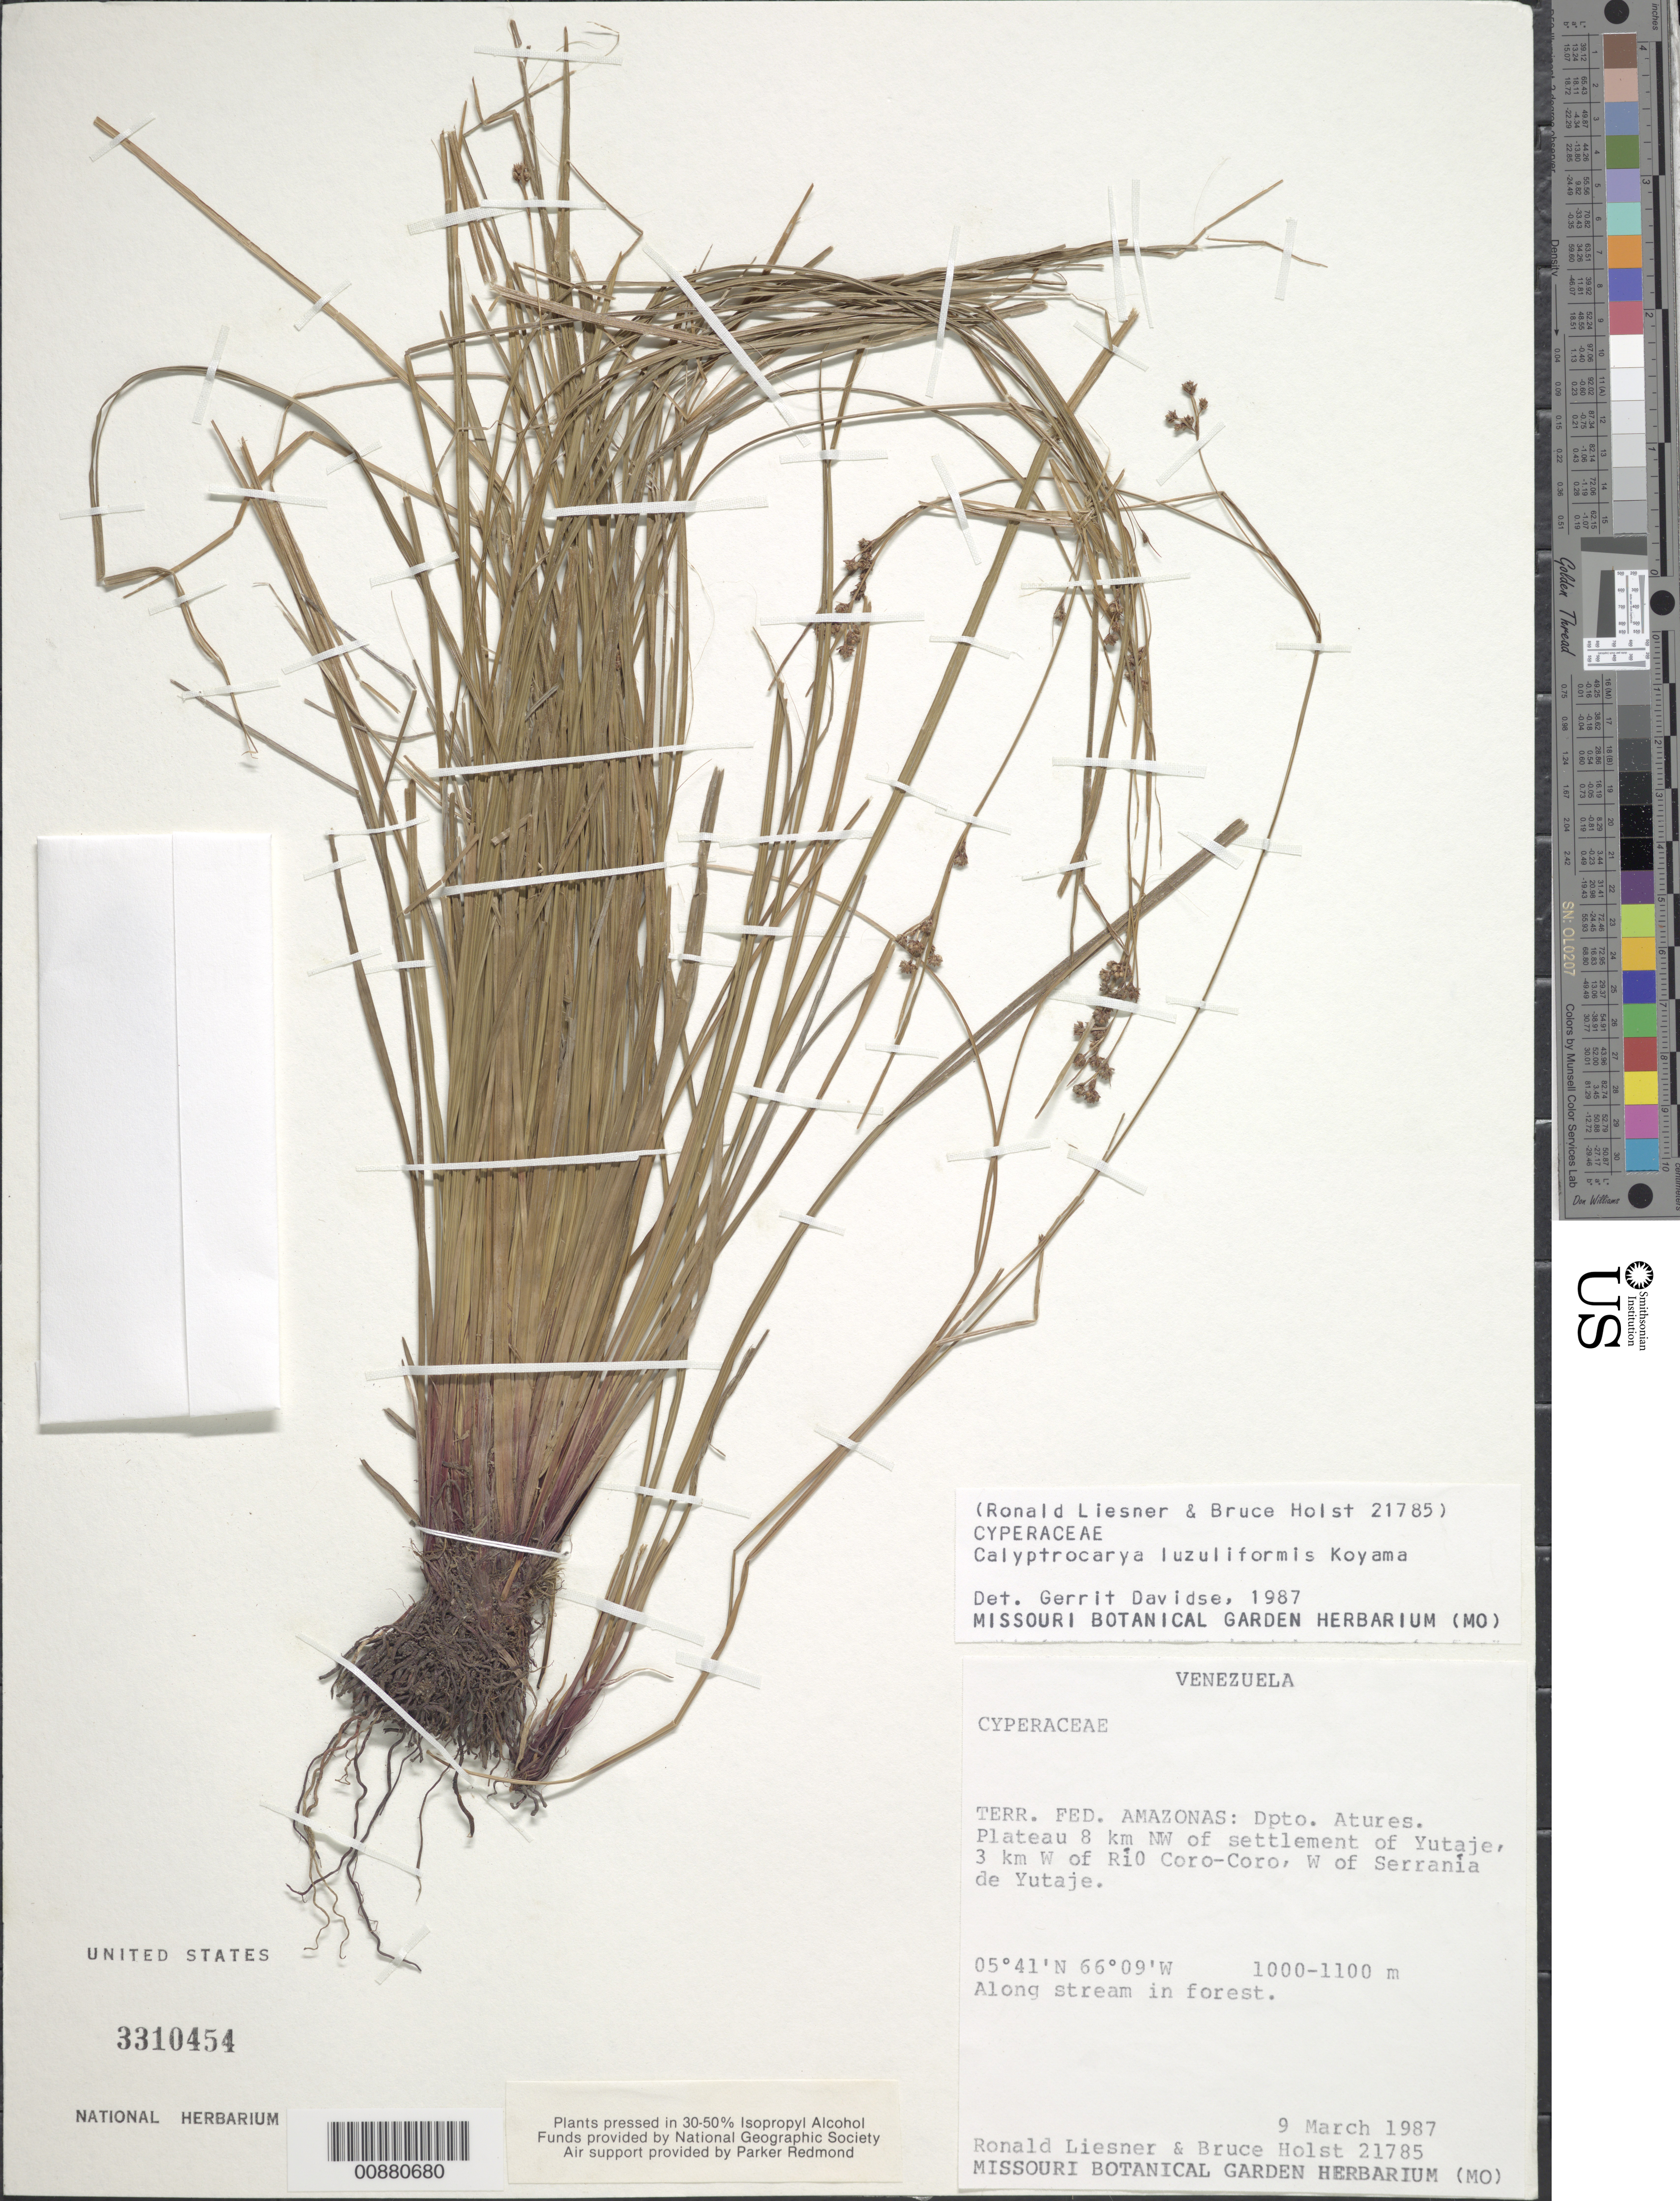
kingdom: Plantae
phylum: Tracheophyta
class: Liliopsida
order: Poales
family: Cyperaceae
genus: Calyptrocarya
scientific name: Calyptrocarya luzuliformis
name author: T. Koyama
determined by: Davidse, Gerrit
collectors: R. L. Liesner & B. Holst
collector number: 21785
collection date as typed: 9-Mar-87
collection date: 1987-03-09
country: Venezuela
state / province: Amazonas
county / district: Atures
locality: Yutajé settlement, 8 km NW of; 4 km W of Río Coro-Coro, W of Serrania de Yutajé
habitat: Along stream in forest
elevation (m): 1100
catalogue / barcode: US 3310454